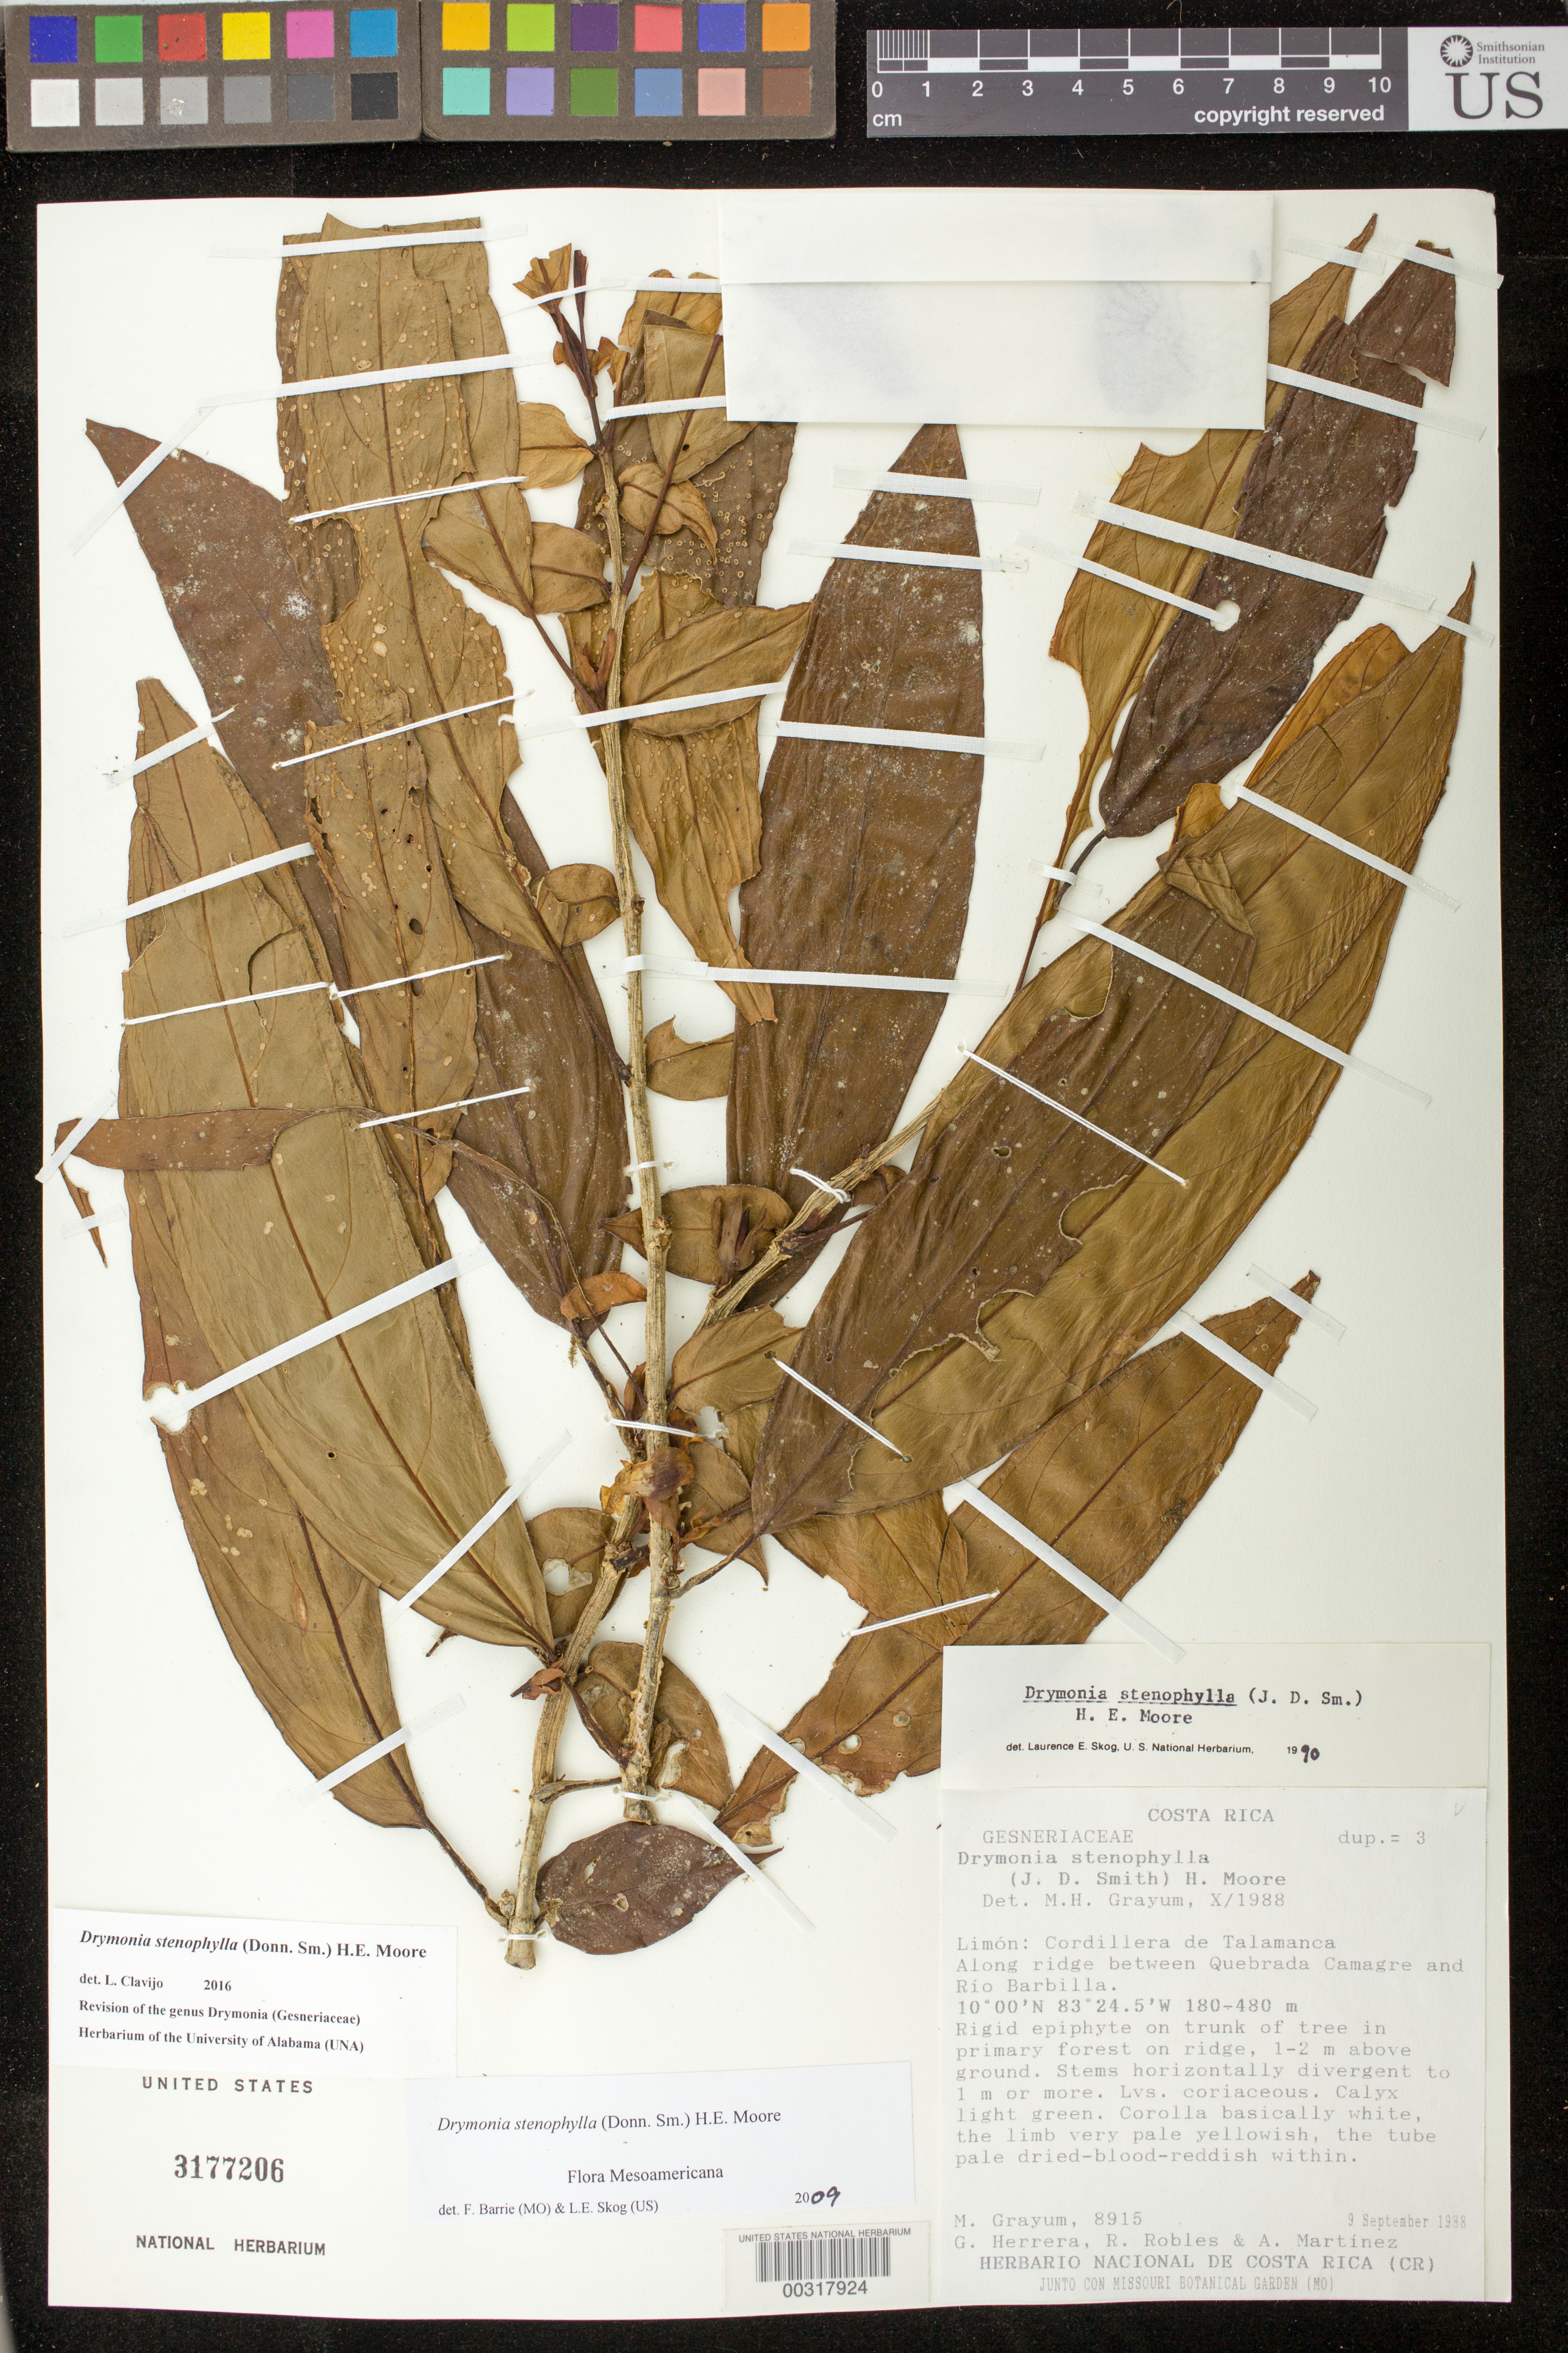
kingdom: Plantae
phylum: Tracheophyta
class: Magnoliopsida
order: Lamiales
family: Gesneriaceae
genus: Drymonia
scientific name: Drymonia stenophylla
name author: (Donn. Sm.) H.E. Moore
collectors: M. H. Grayum, G. Herrera, R. Robles & A. Martinez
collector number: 8915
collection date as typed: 09 Sep 1988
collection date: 1988-09-09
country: Costa Rica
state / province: Limón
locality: Cordillera de Talamanca, along ridge between Quebrada Camagre and Rio Barbilla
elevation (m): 180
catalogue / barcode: US 3177206